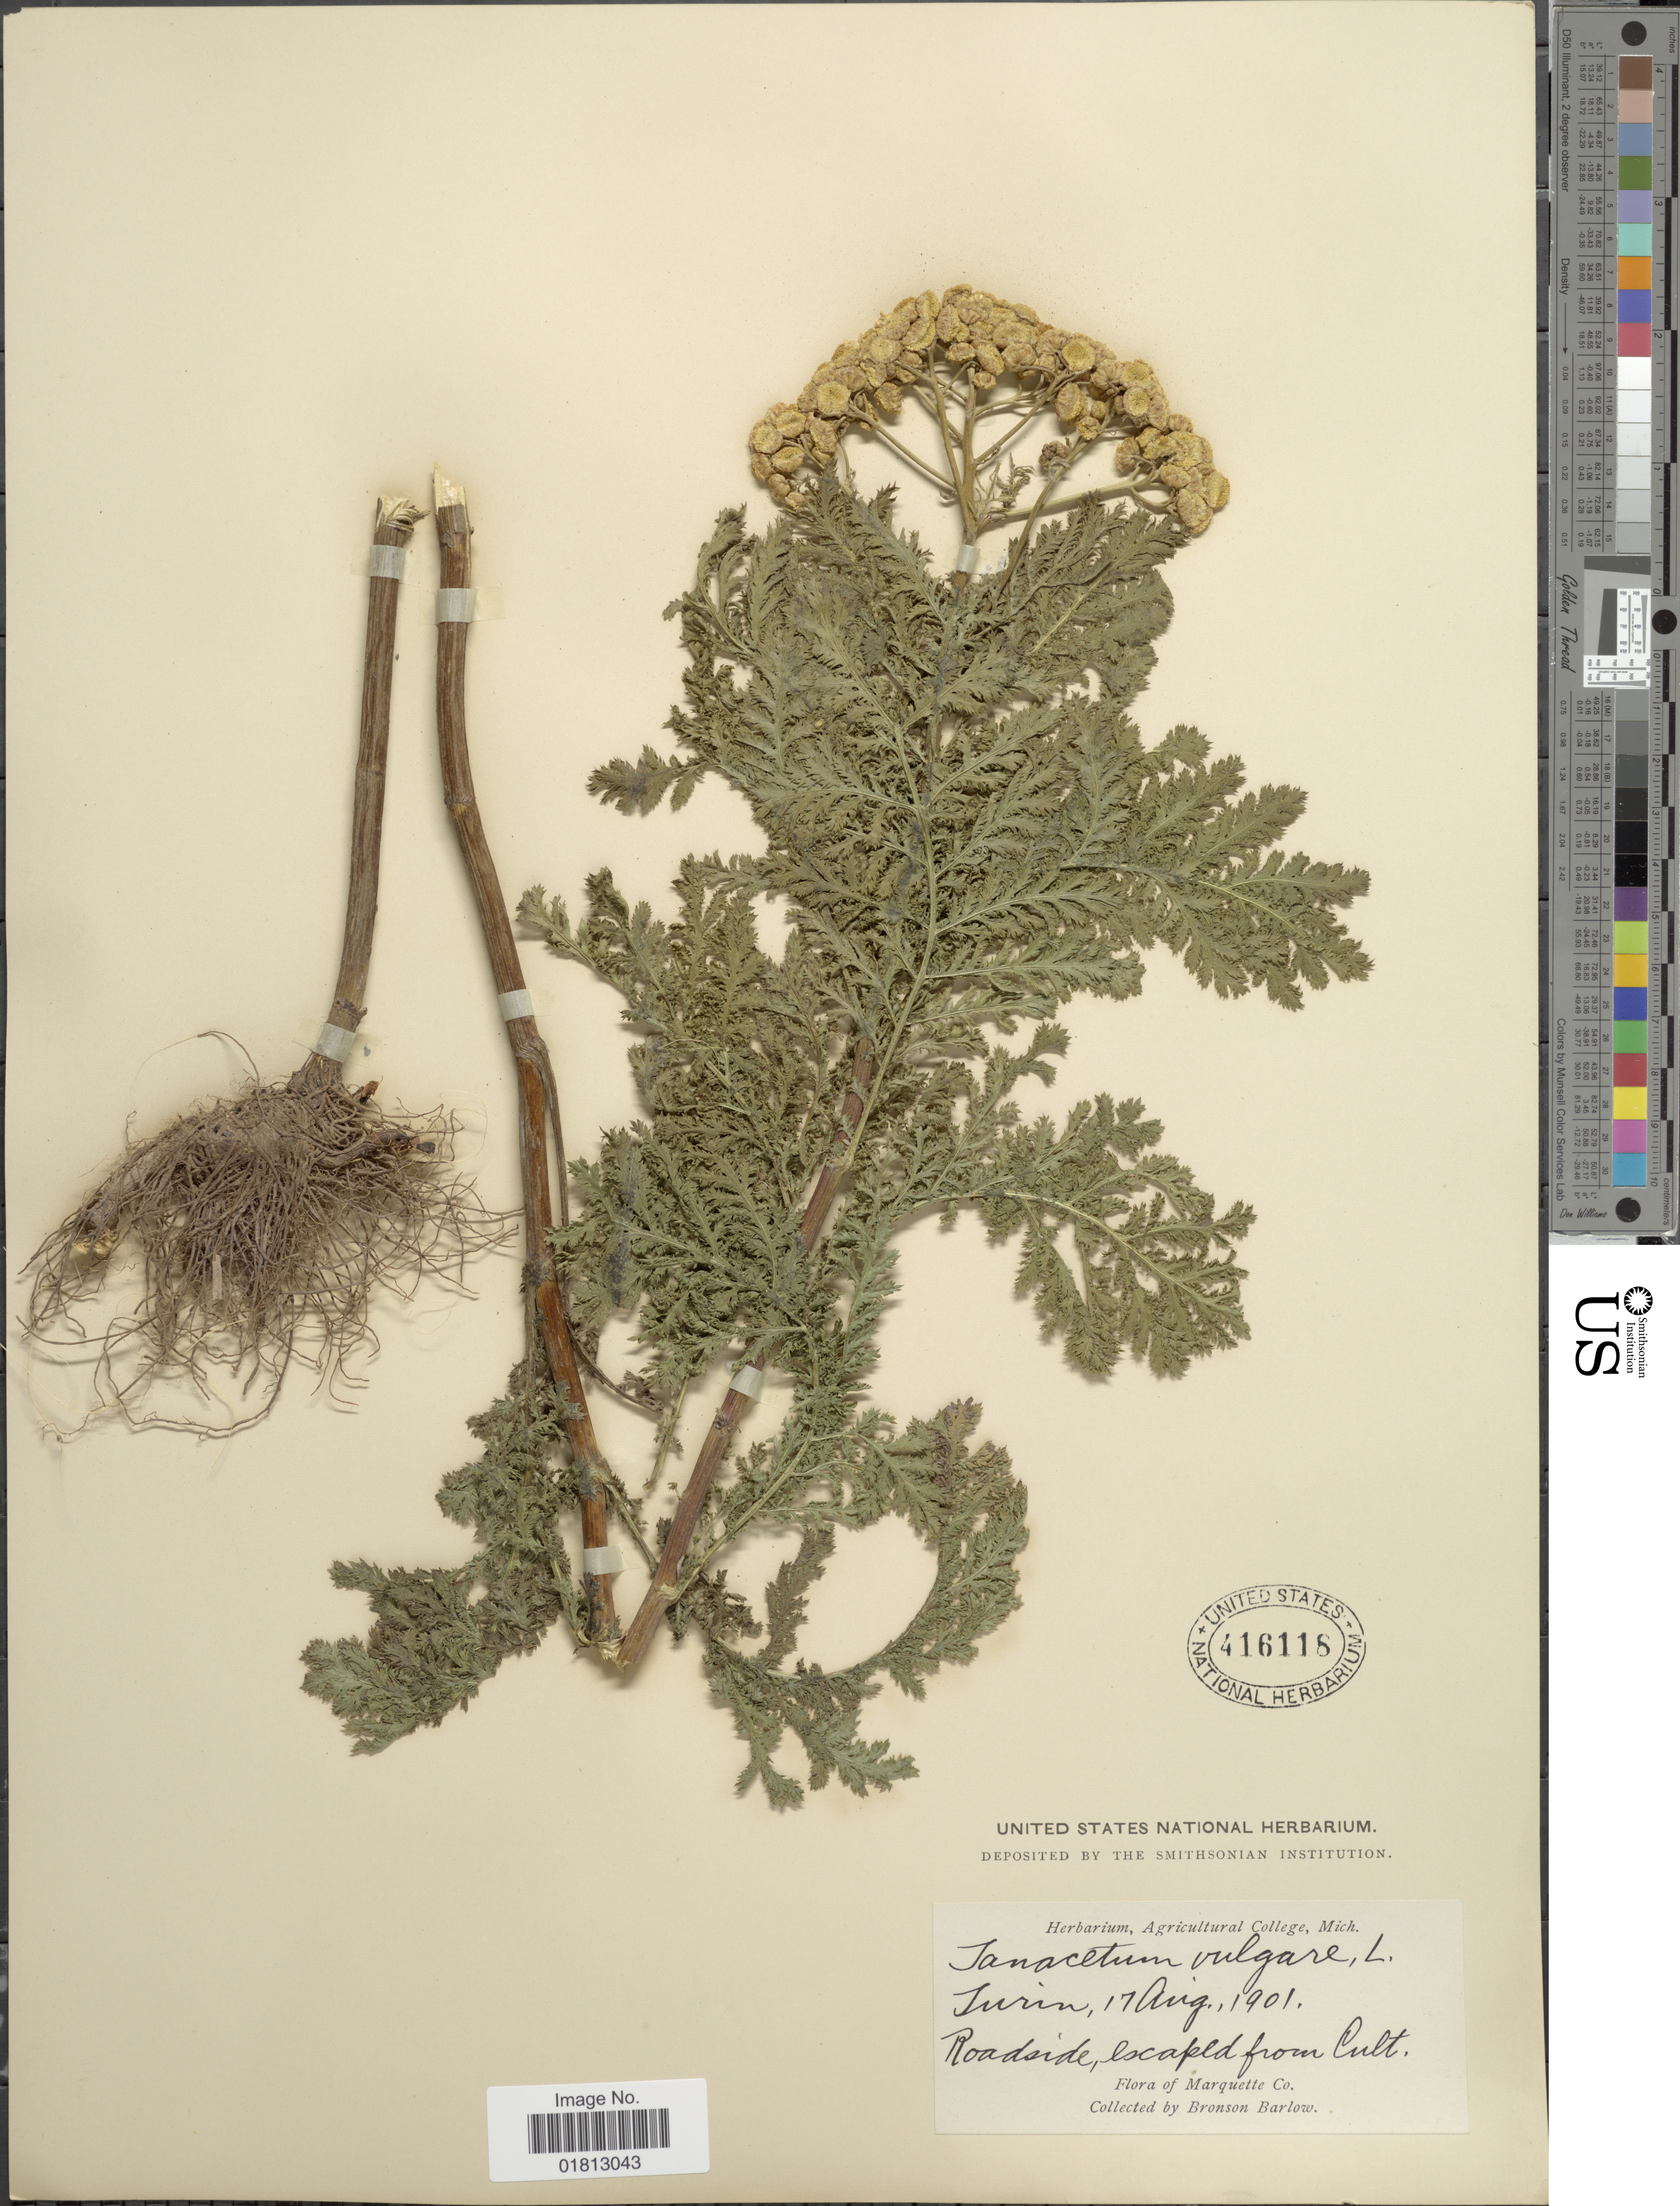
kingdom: Plantae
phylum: Tracheophyta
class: Magnoliopsida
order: Asterales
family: Asteraceae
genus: Tanacetum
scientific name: Tanacetum vulgare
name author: L.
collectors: Barlow, B.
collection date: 1901-08-14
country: United States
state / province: Michigan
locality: Turin, Roadside, escaped from cult.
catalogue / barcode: US 416118